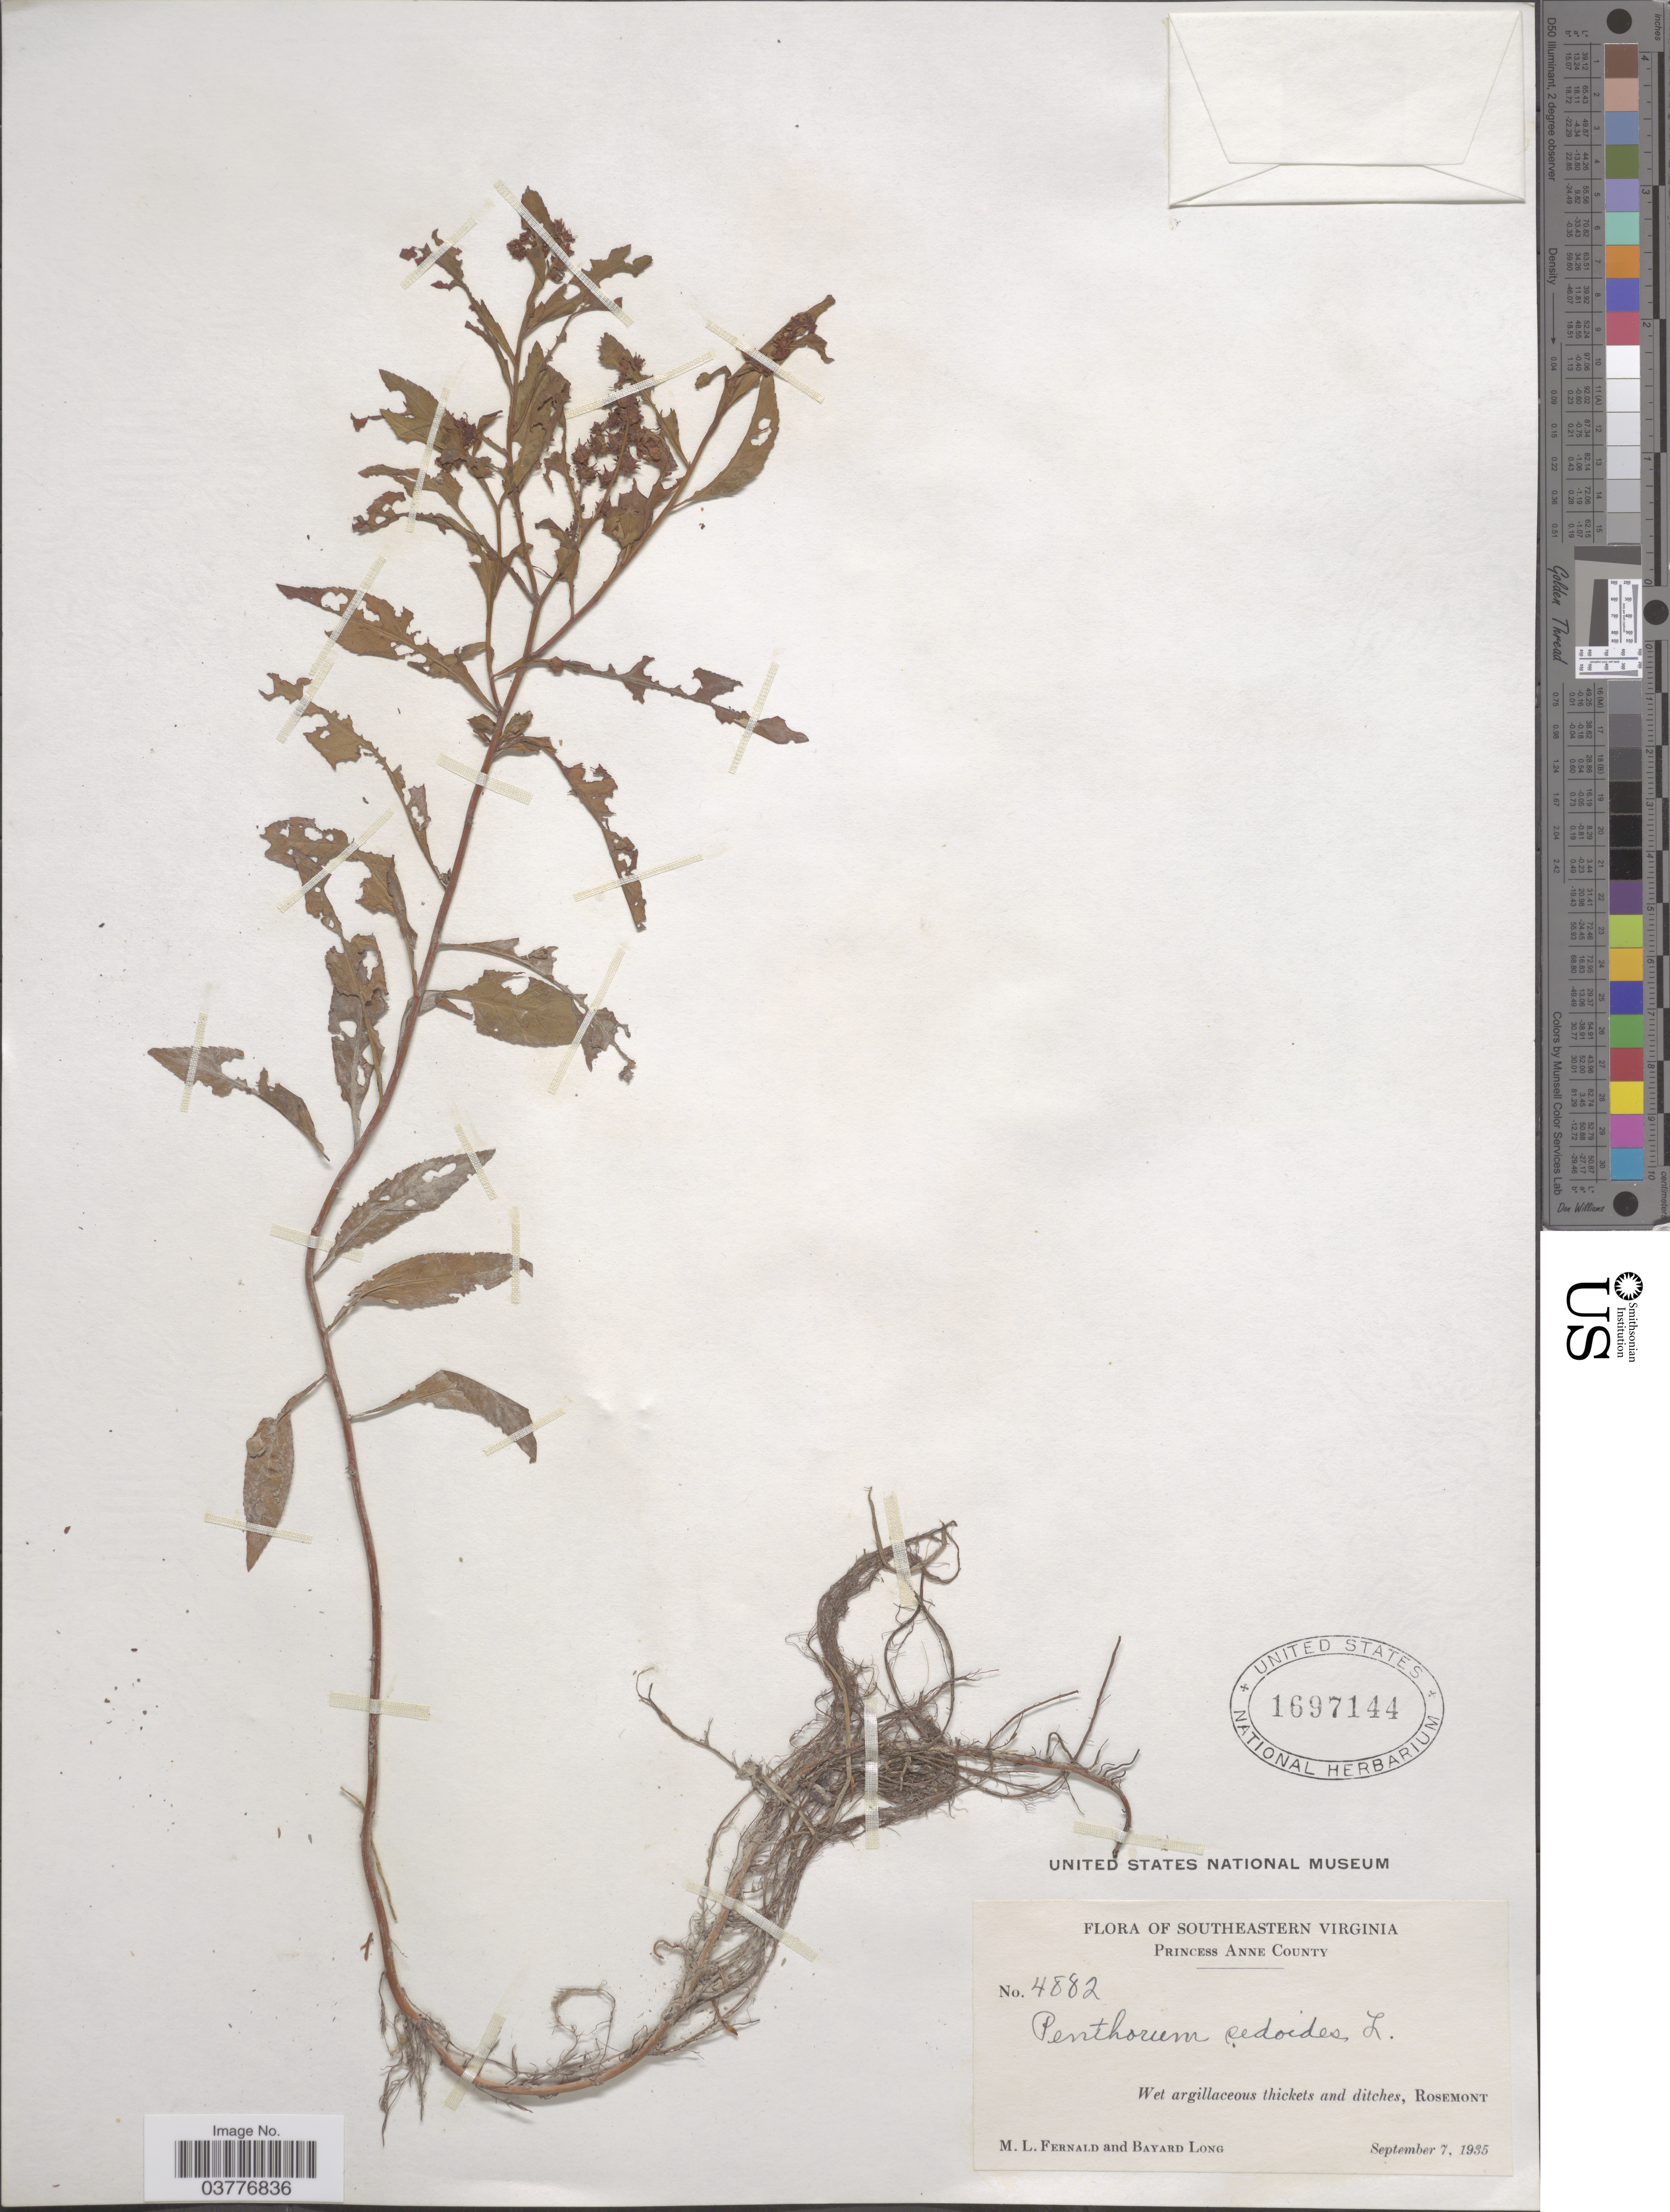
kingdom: Plantae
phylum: Tracheophyta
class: Magnoliopsida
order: Saxifragales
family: Penthoraceae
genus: Penthorum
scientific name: Penthorum sedoides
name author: L.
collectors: M. L. Fernald & B. Long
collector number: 4882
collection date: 1935-09-07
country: United States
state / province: Virginia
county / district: City of Virginia Beach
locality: Southeastern Virginia. Princess Anne County. Rosemont.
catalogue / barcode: US 1697144